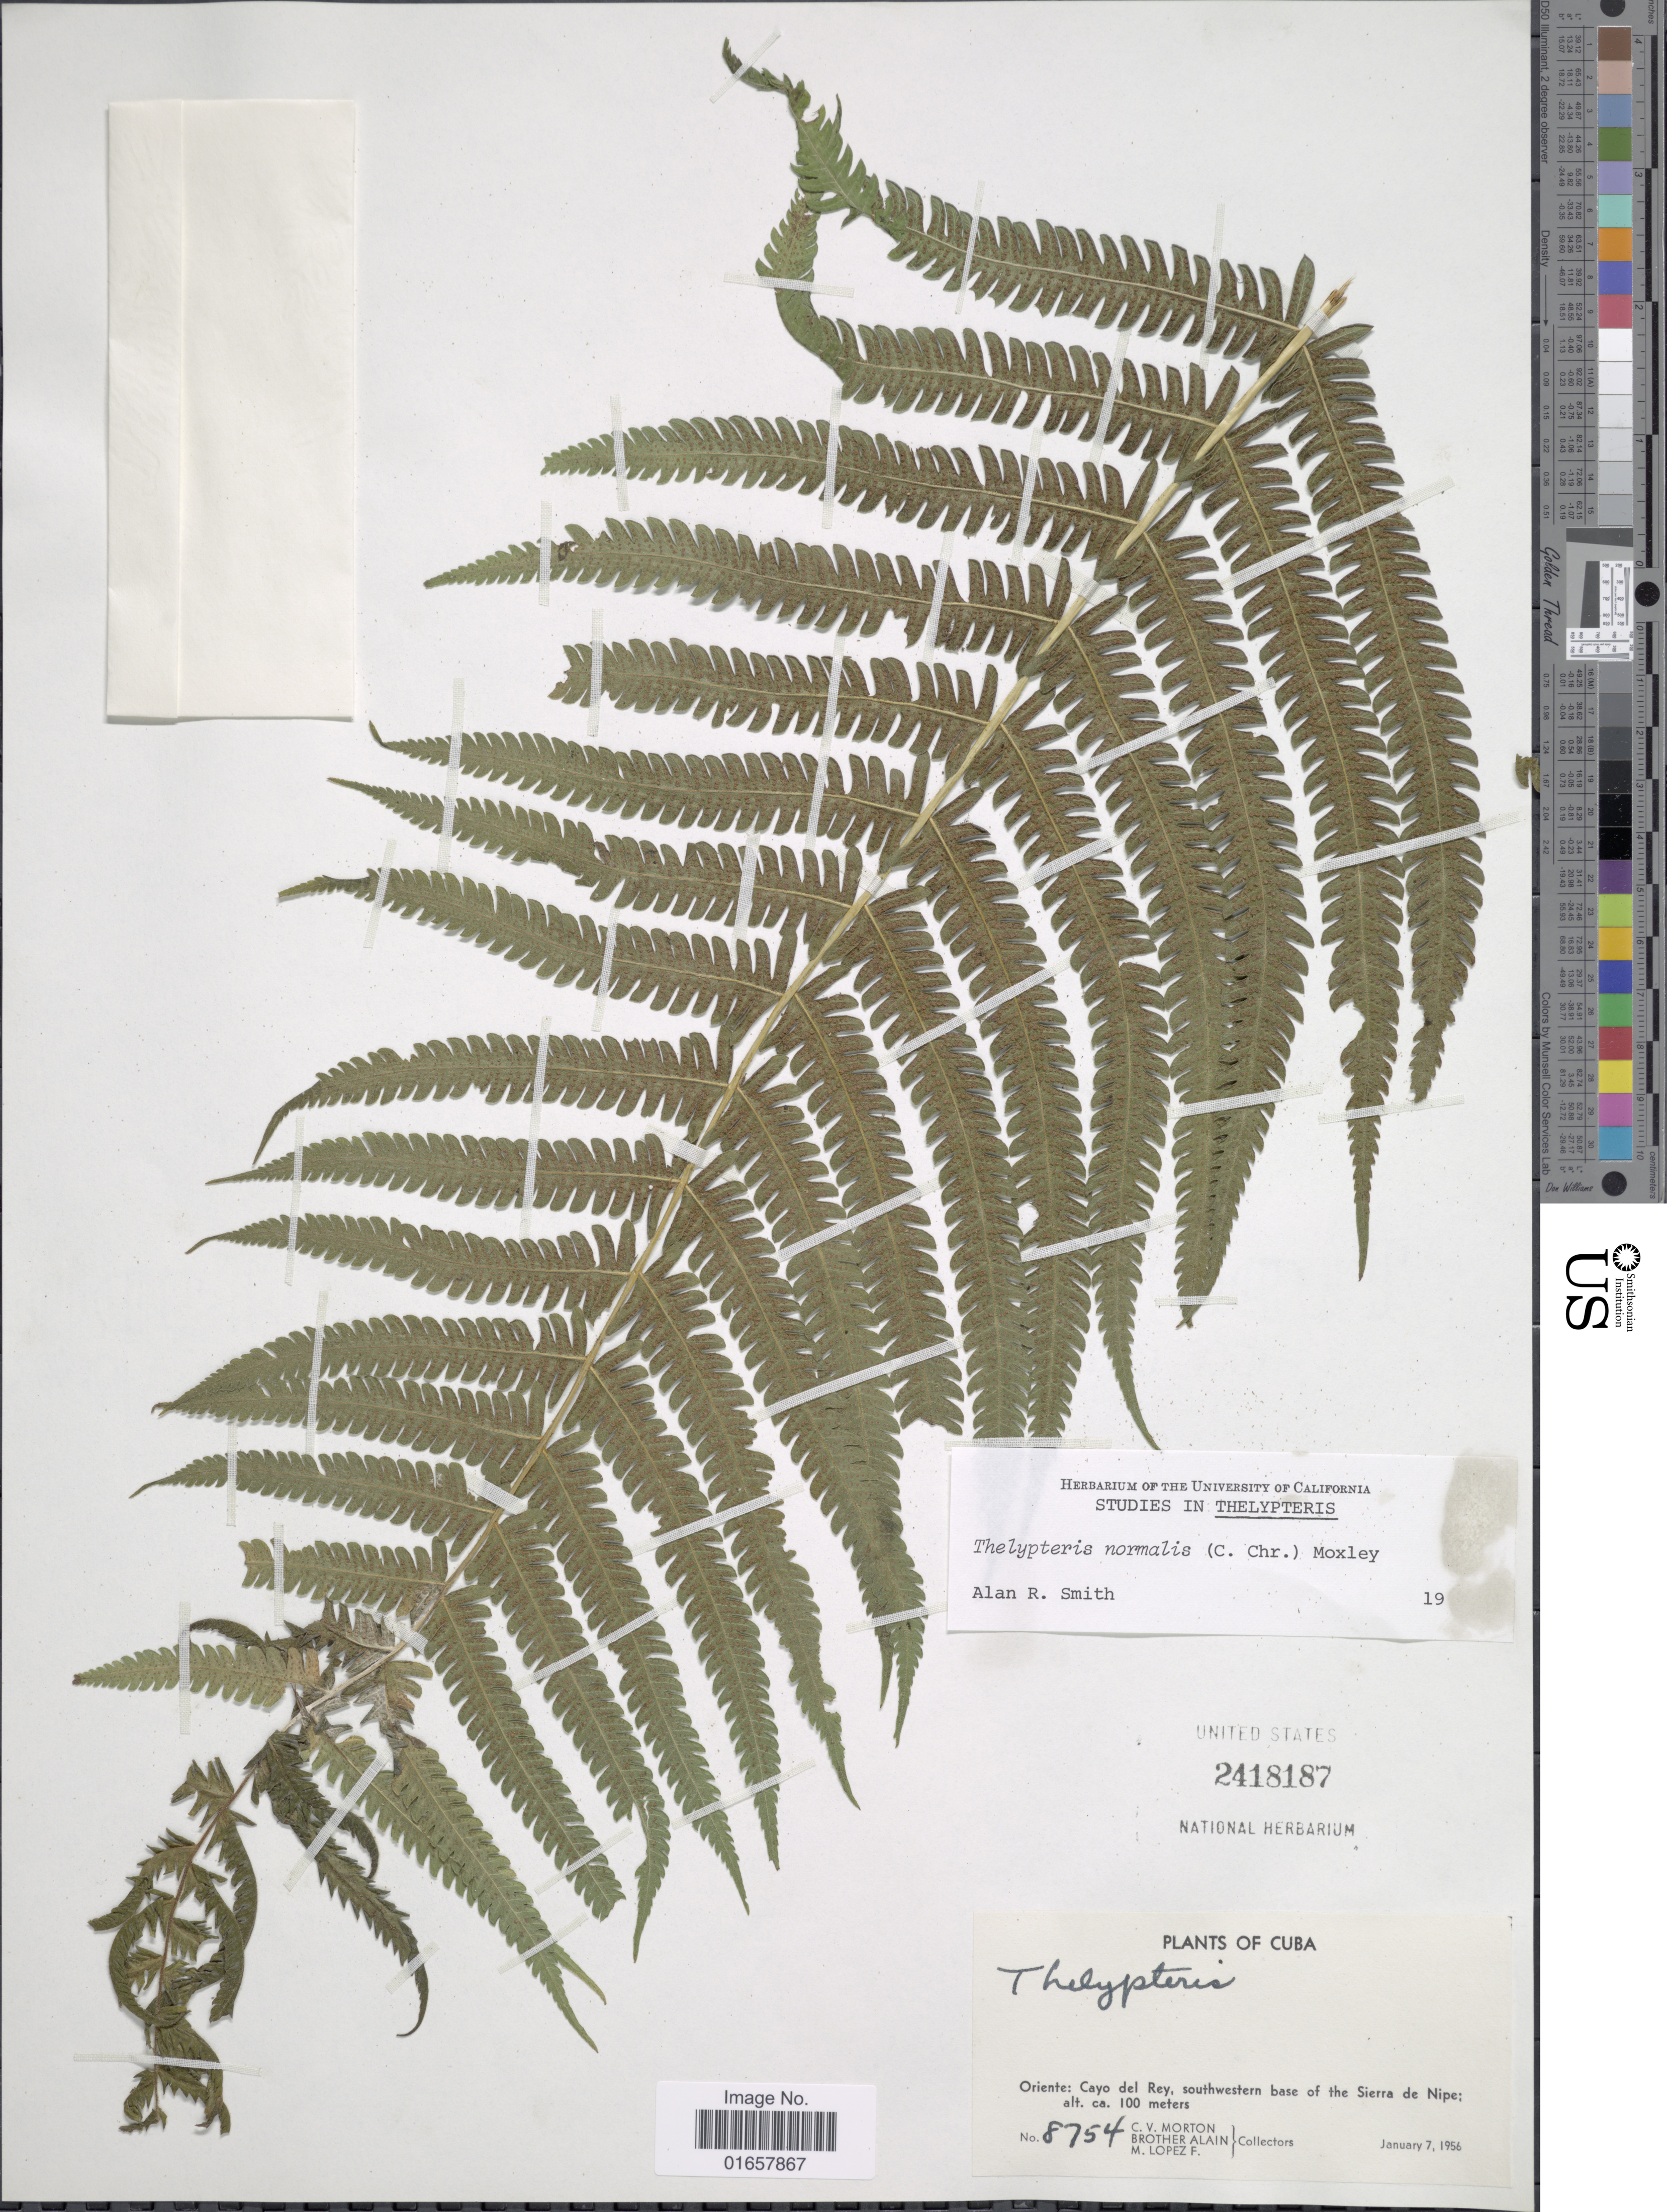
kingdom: Plantae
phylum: Tracheophyta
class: Polypodiopsida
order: Polypodiales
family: Thelypteridaceae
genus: Christella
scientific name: Christella kunthii comb. ined.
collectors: C. V. Morton, Bro. Alain - DO NOT USE & M. Lopéz-F.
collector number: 8754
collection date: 1956-01-07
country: Cuba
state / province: Oriente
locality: Cuba, Cayo del Rey, southwestern base of the Sierra de Nipe.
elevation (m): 100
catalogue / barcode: US 2418187